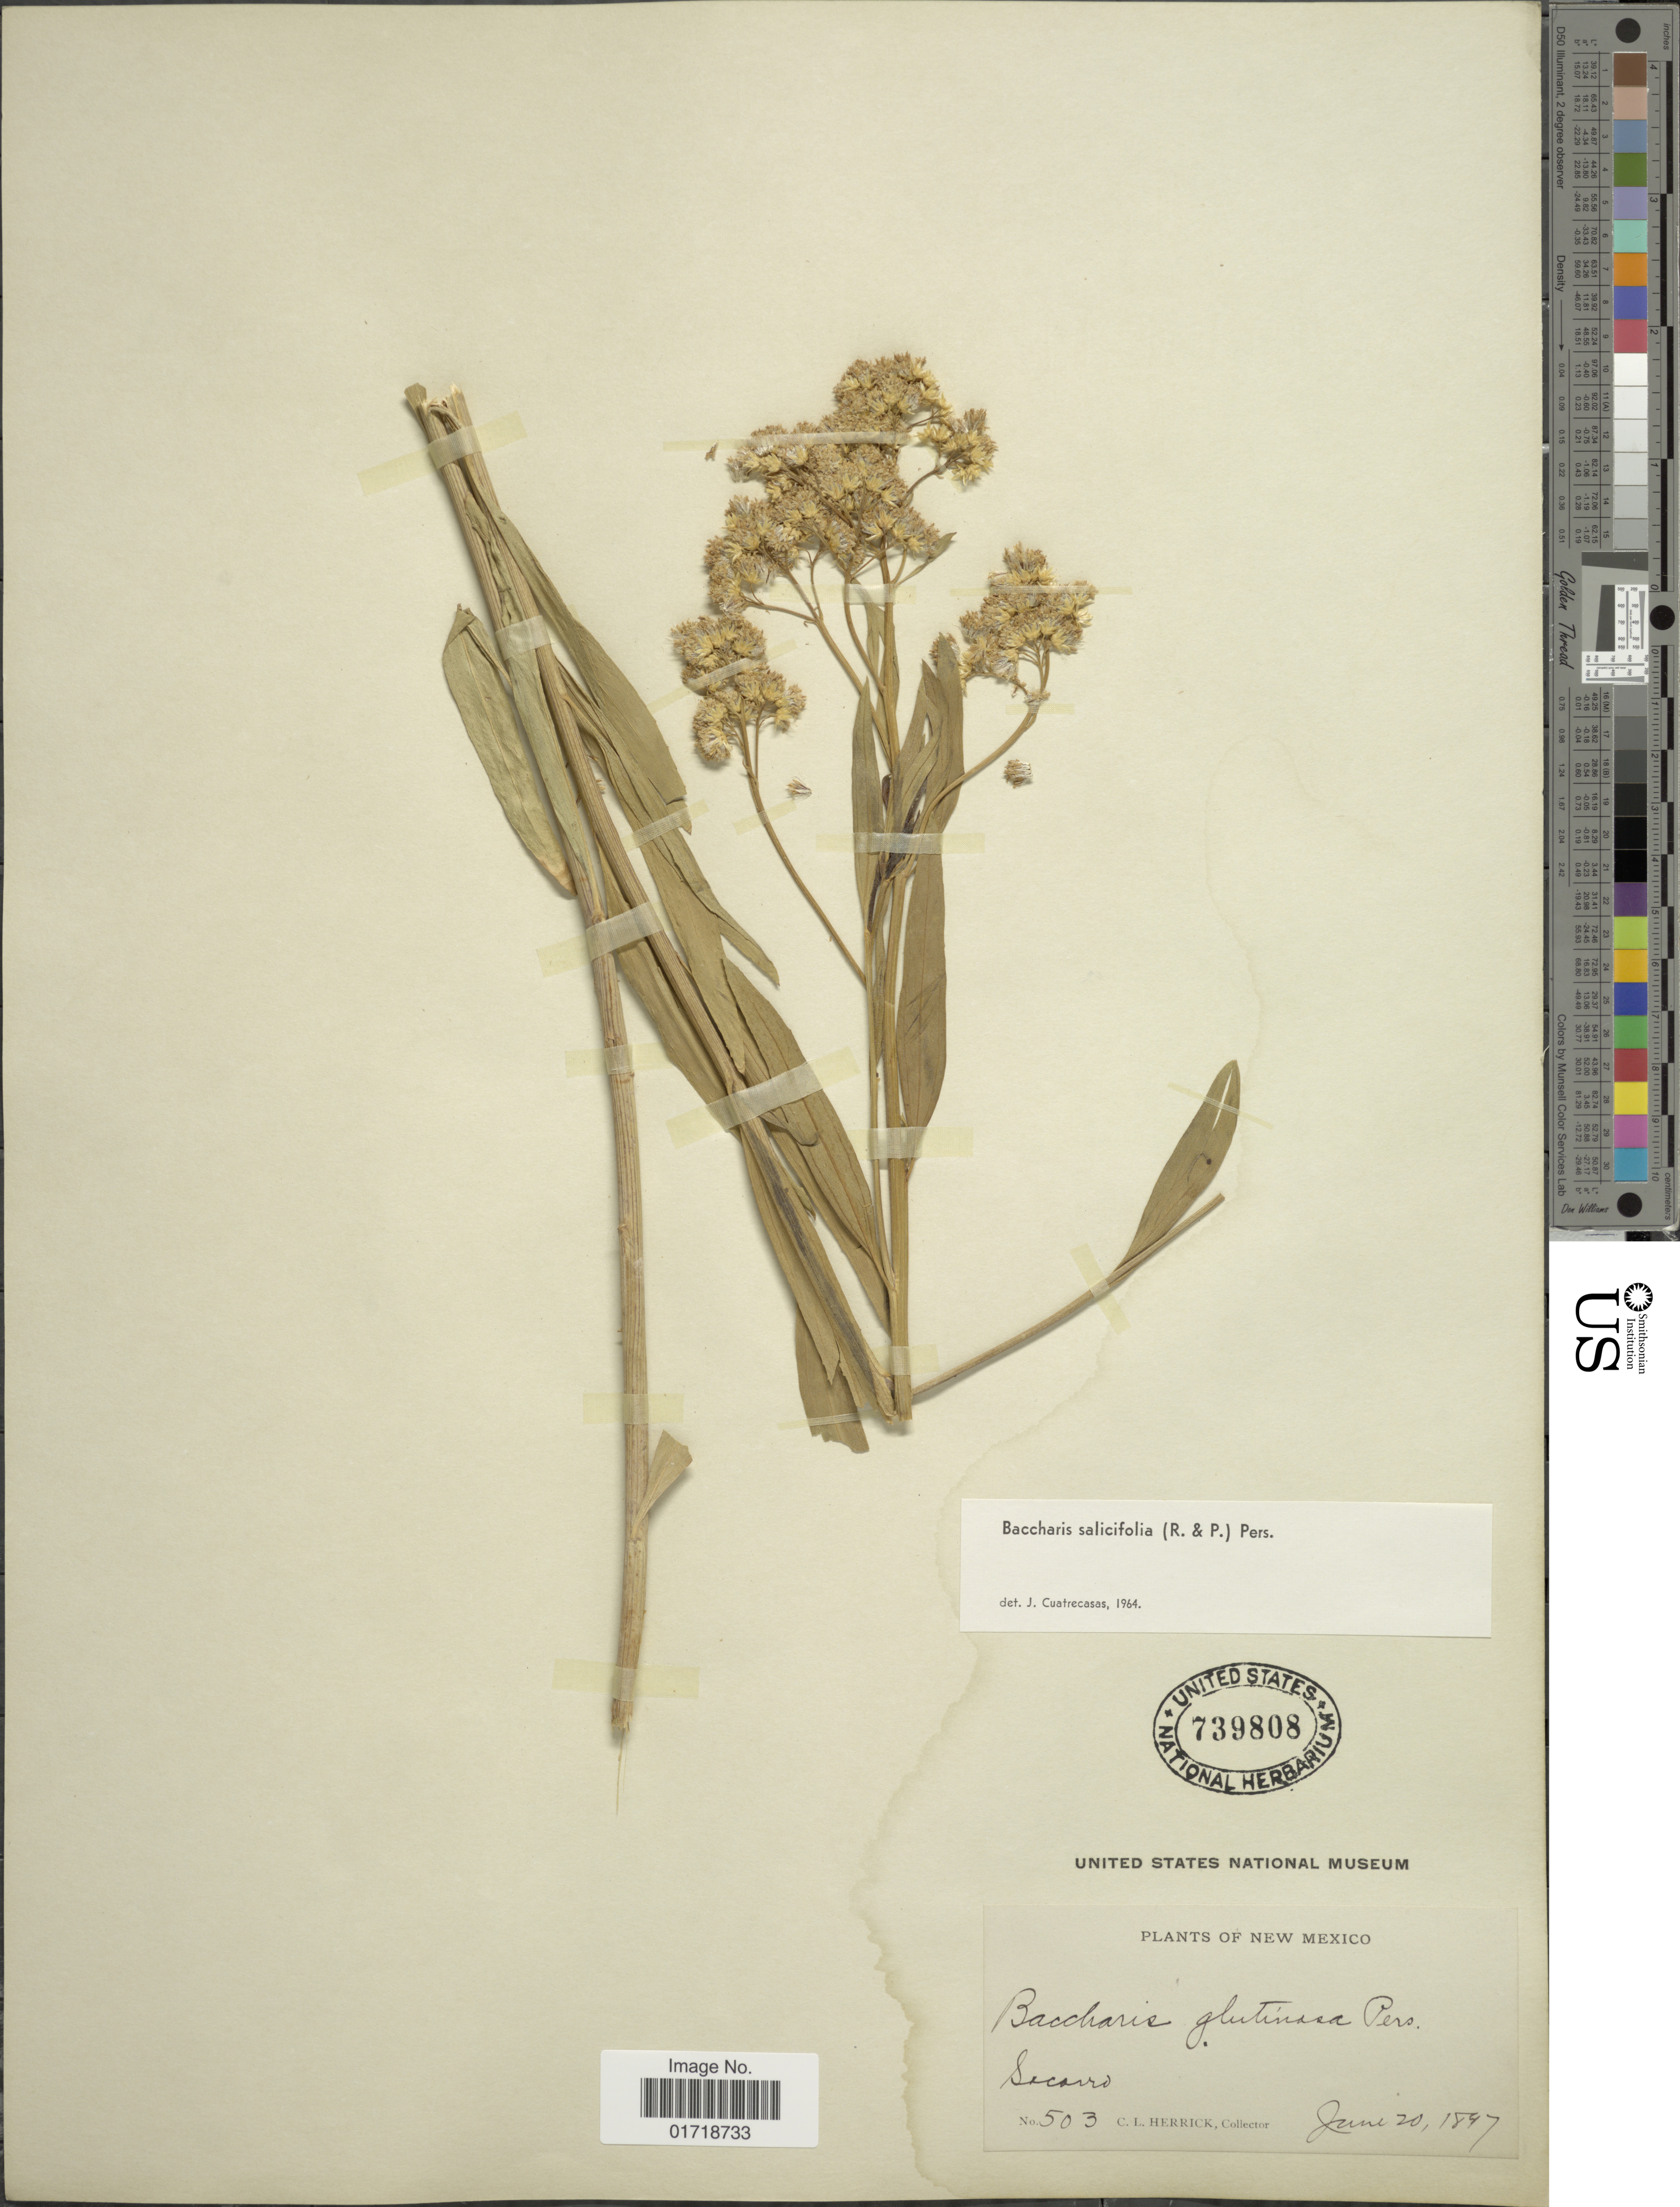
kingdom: Plantae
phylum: Tracheophyta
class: Magnoliopsida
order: Asterales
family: Asteraceae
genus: Baccharis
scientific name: Baccharis glutinosa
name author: Pers.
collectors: C. Herrick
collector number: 503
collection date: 1847-06-20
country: United States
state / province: New Mexico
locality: Sacarro.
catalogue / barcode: US 739808